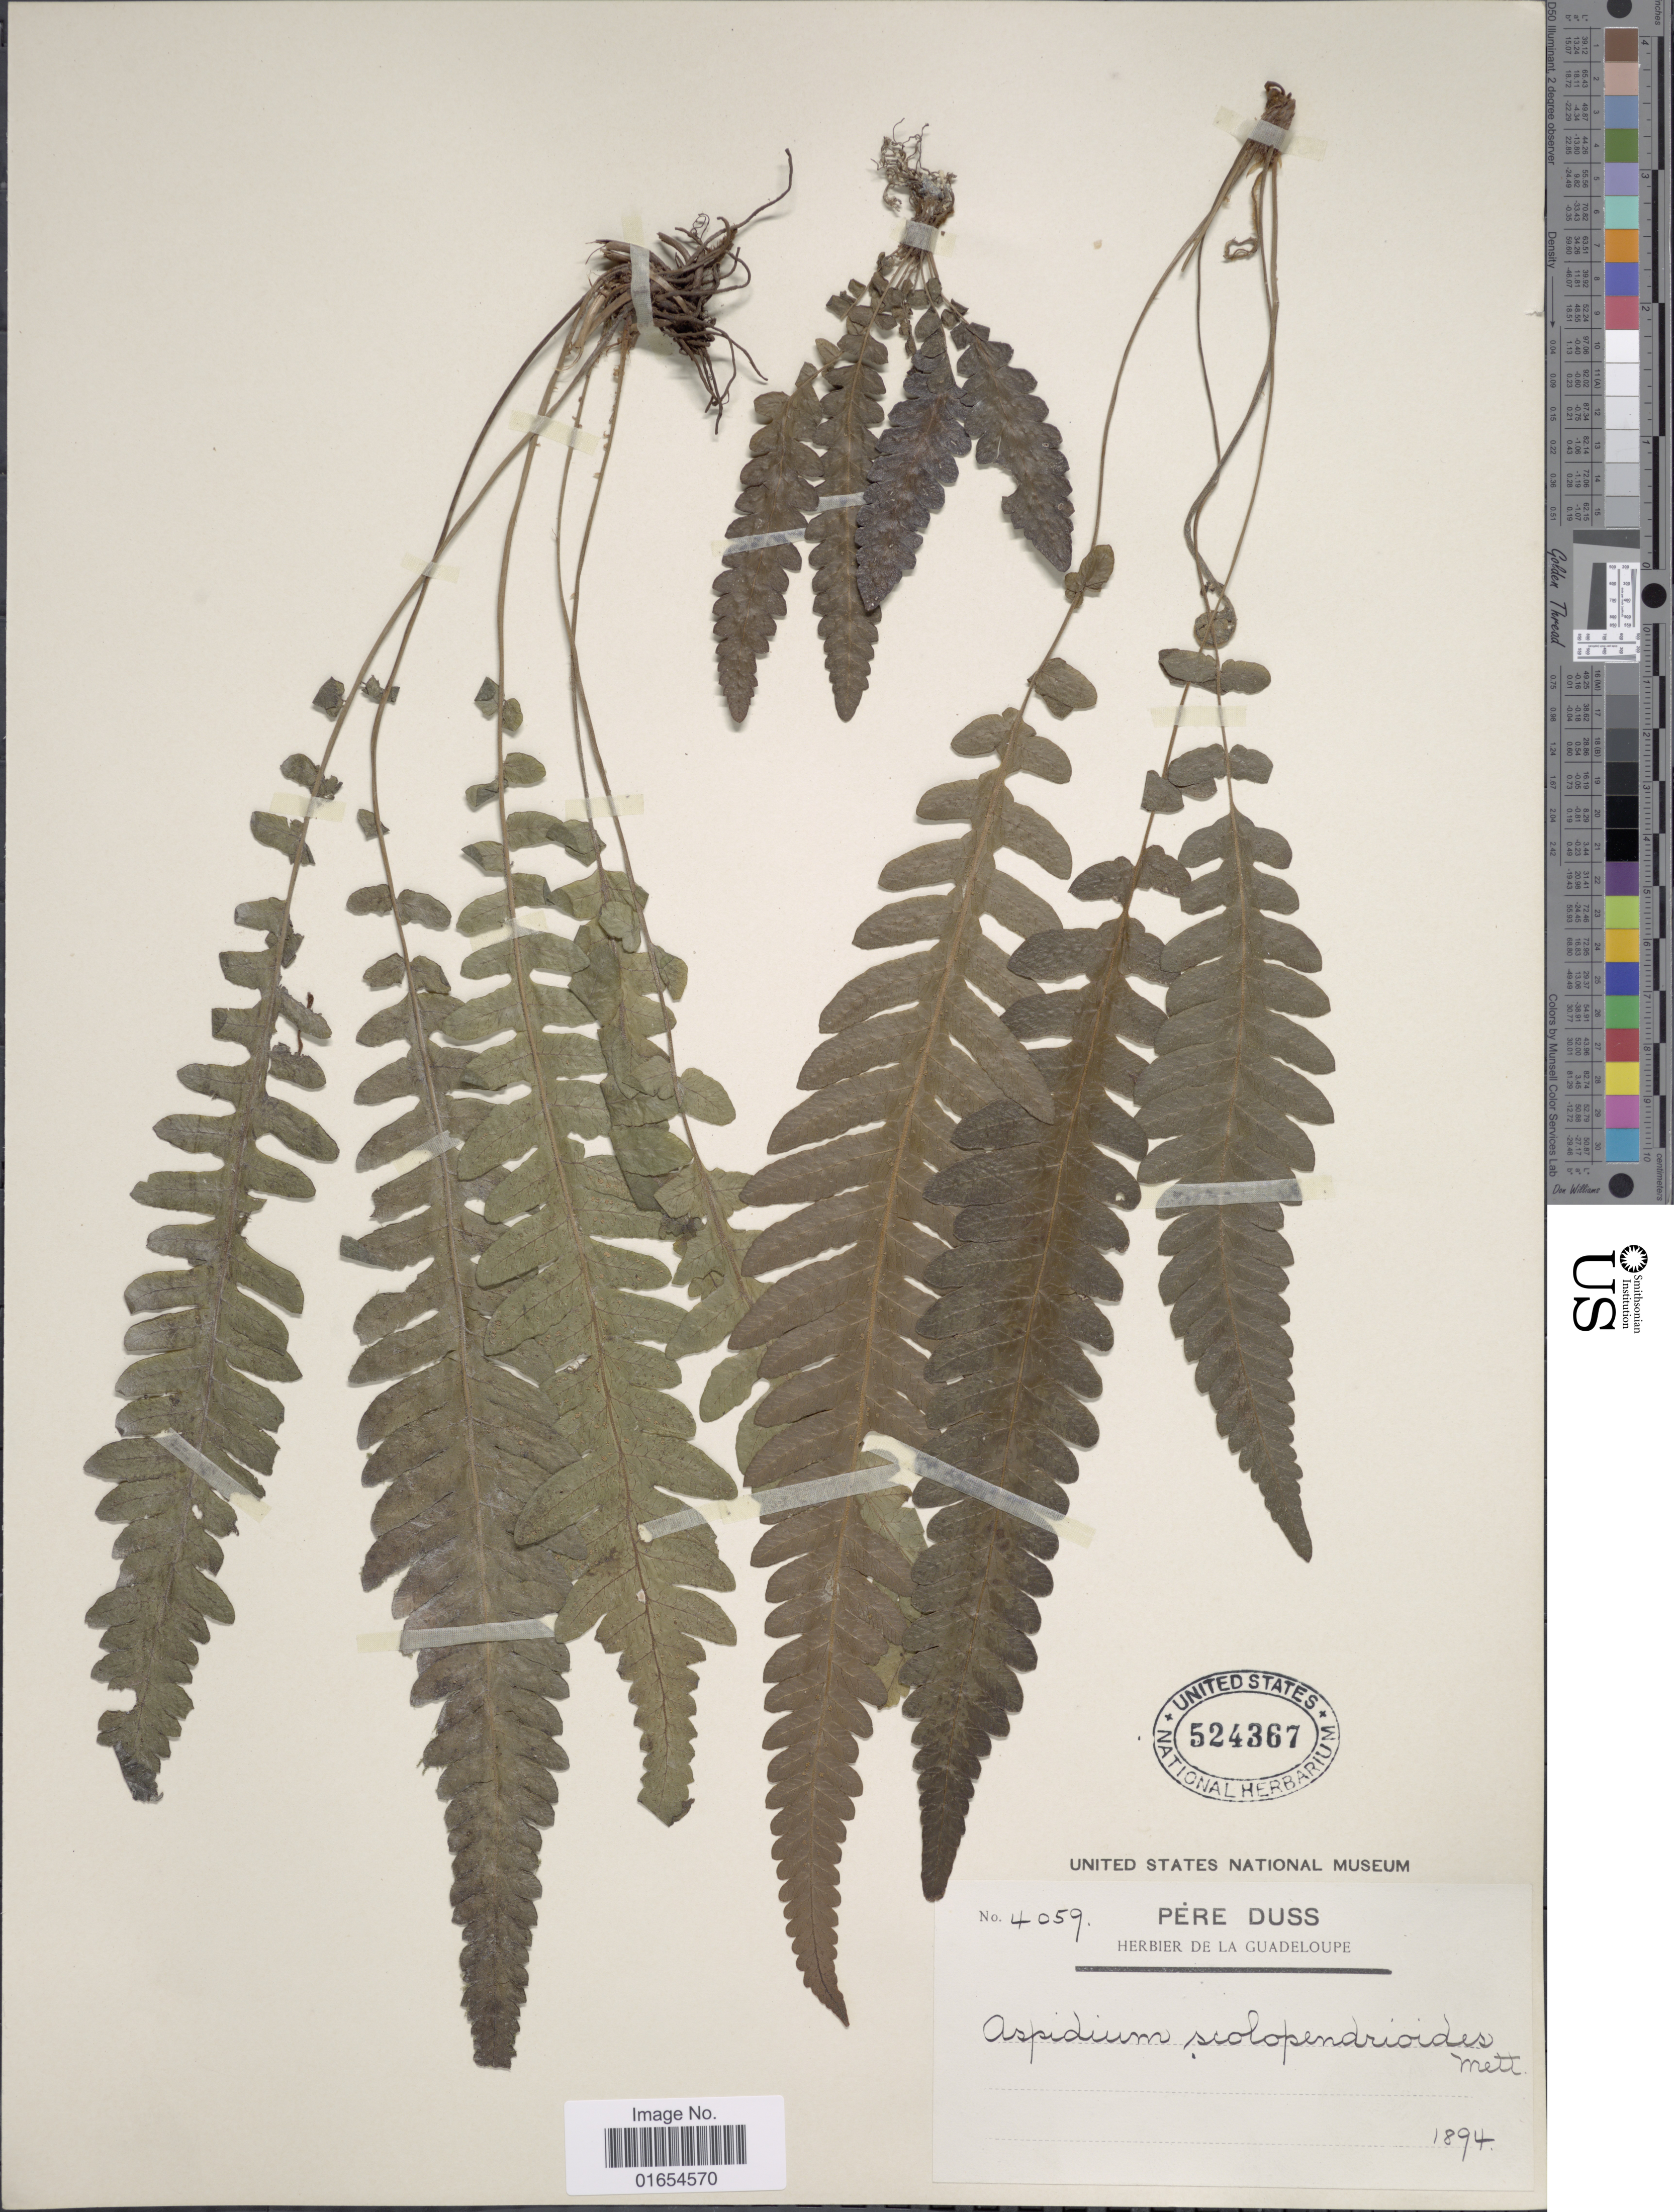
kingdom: Plantae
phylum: Tracheophyta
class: Polypodiopsida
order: Polypodiales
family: Thelypteridaceae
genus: Goniopteris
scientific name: Goniopteris guadelupensis (Wikstr.) comb. nov., ined 2015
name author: (Wikstr.)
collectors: Père Duss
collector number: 4059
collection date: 1894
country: Guadeloupe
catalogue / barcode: US 524367